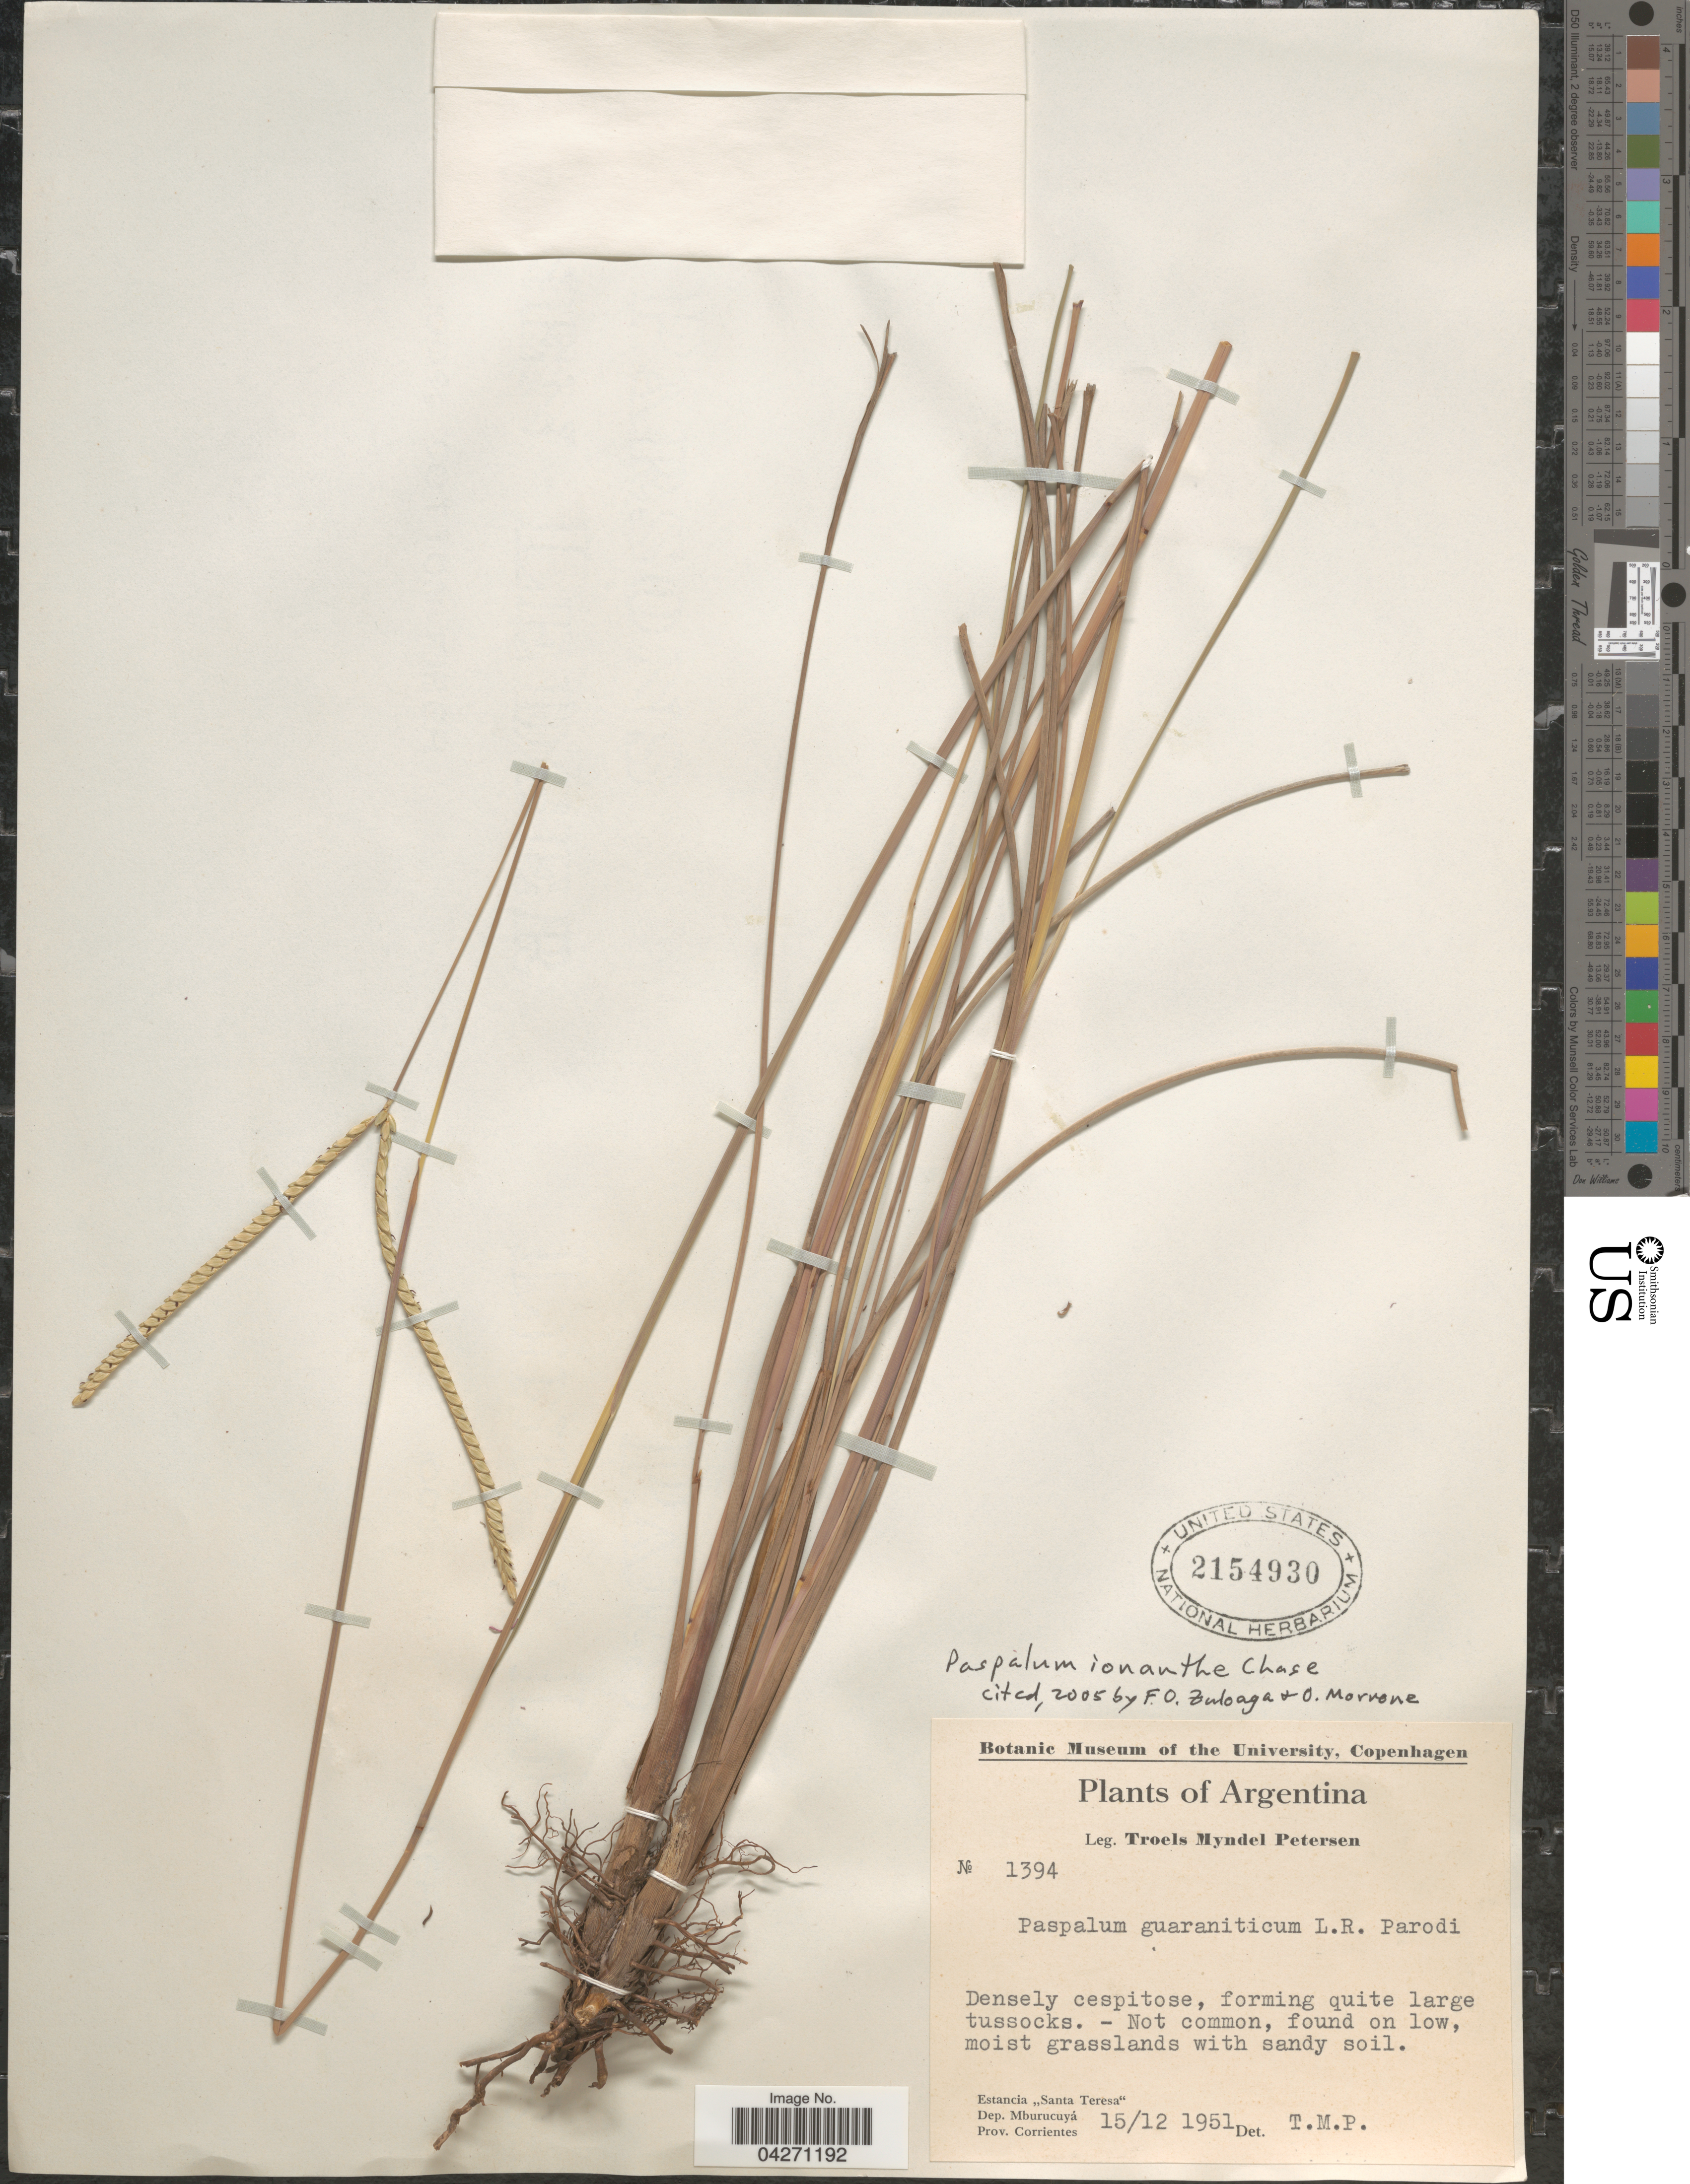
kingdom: Plantae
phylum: Tracheophyta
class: Liliopsida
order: Poales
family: Poaceae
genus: Paspalum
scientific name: Paspalum ionanthum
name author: Chase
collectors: T. M. Petersen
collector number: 1394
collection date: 1951-12-15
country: Argentina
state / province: Corrientes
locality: Estancia "Santa Teresa". Dep. Mburucuyá. Prov. Corrientes.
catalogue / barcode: US 2154930